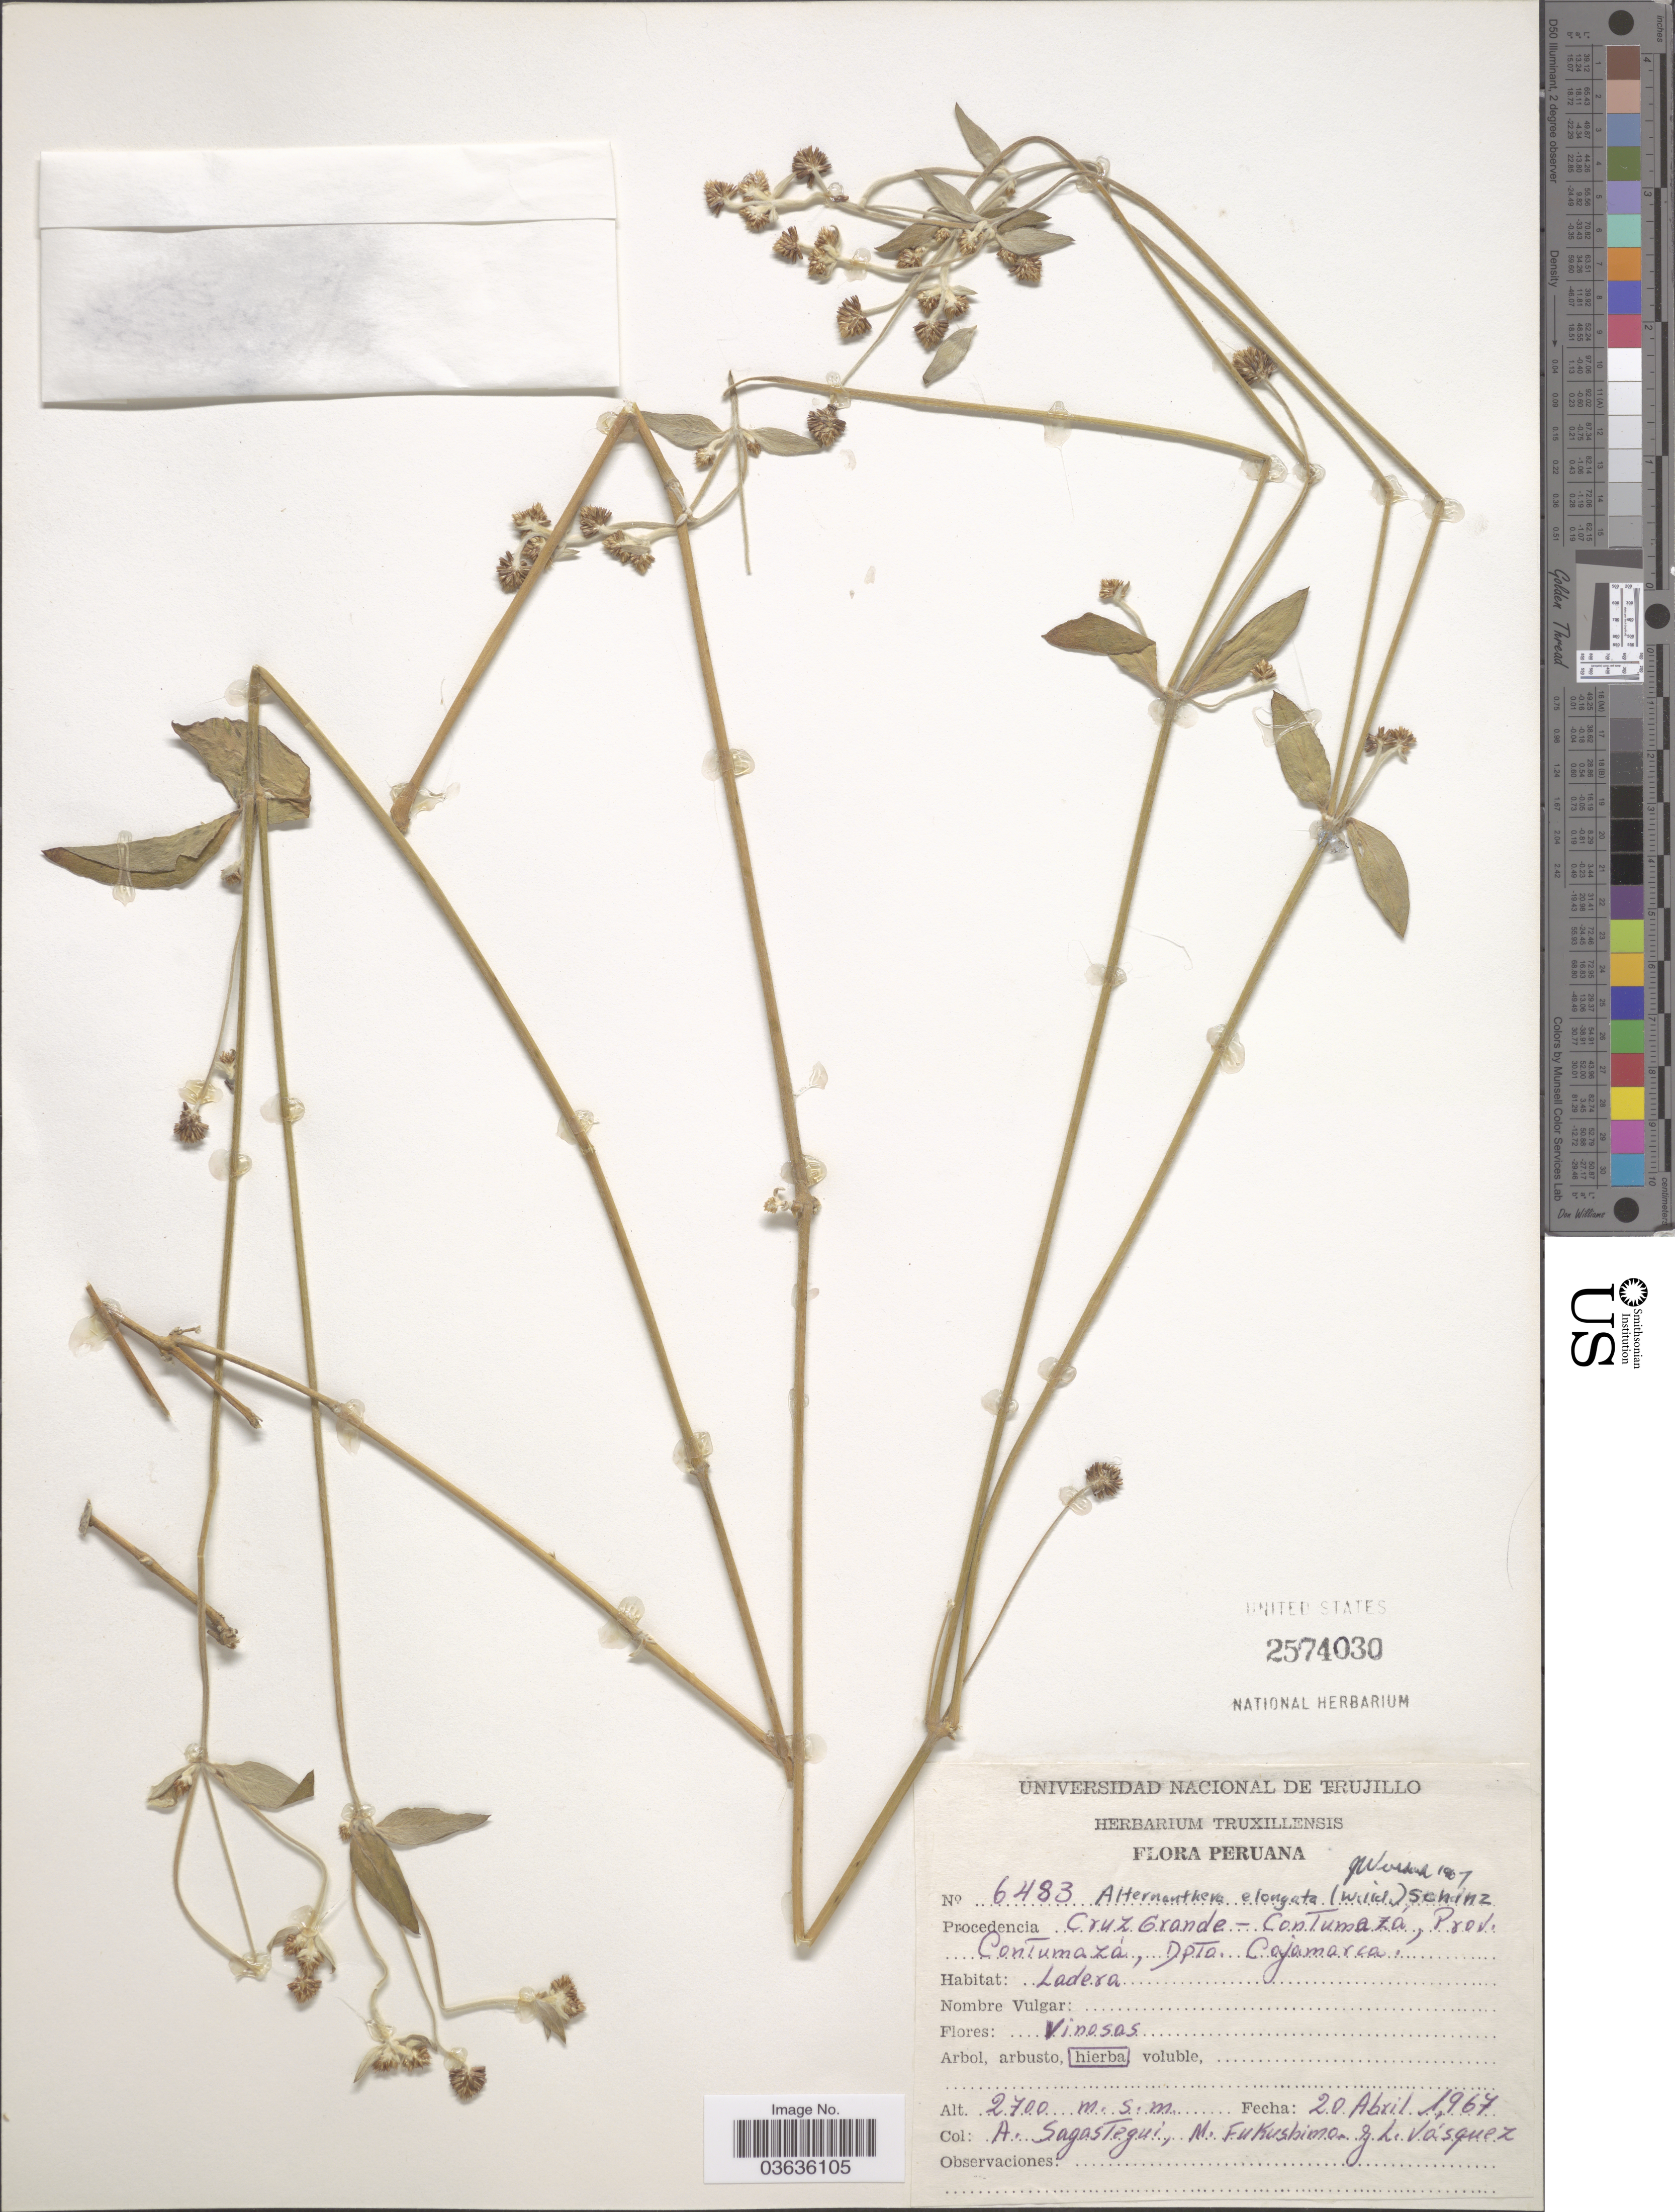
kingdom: Plantae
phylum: Tracheophyta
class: Magnoliopsida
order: Caryophyllales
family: Amaranthaceae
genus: Alternanthera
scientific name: Alternanthera elongata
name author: (Willd. ex Roem. & Schult.) Schinz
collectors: A. Sagastegui, M. Fukushima & J. Vásquez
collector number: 6483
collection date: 1967-04-20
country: Peru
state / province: Cajamarca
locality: Procedencia Cruz Grande - Contumazá, Prov. Contumazá, Dpto. Cajamarca.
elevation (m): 2700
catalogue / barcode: US 2574030